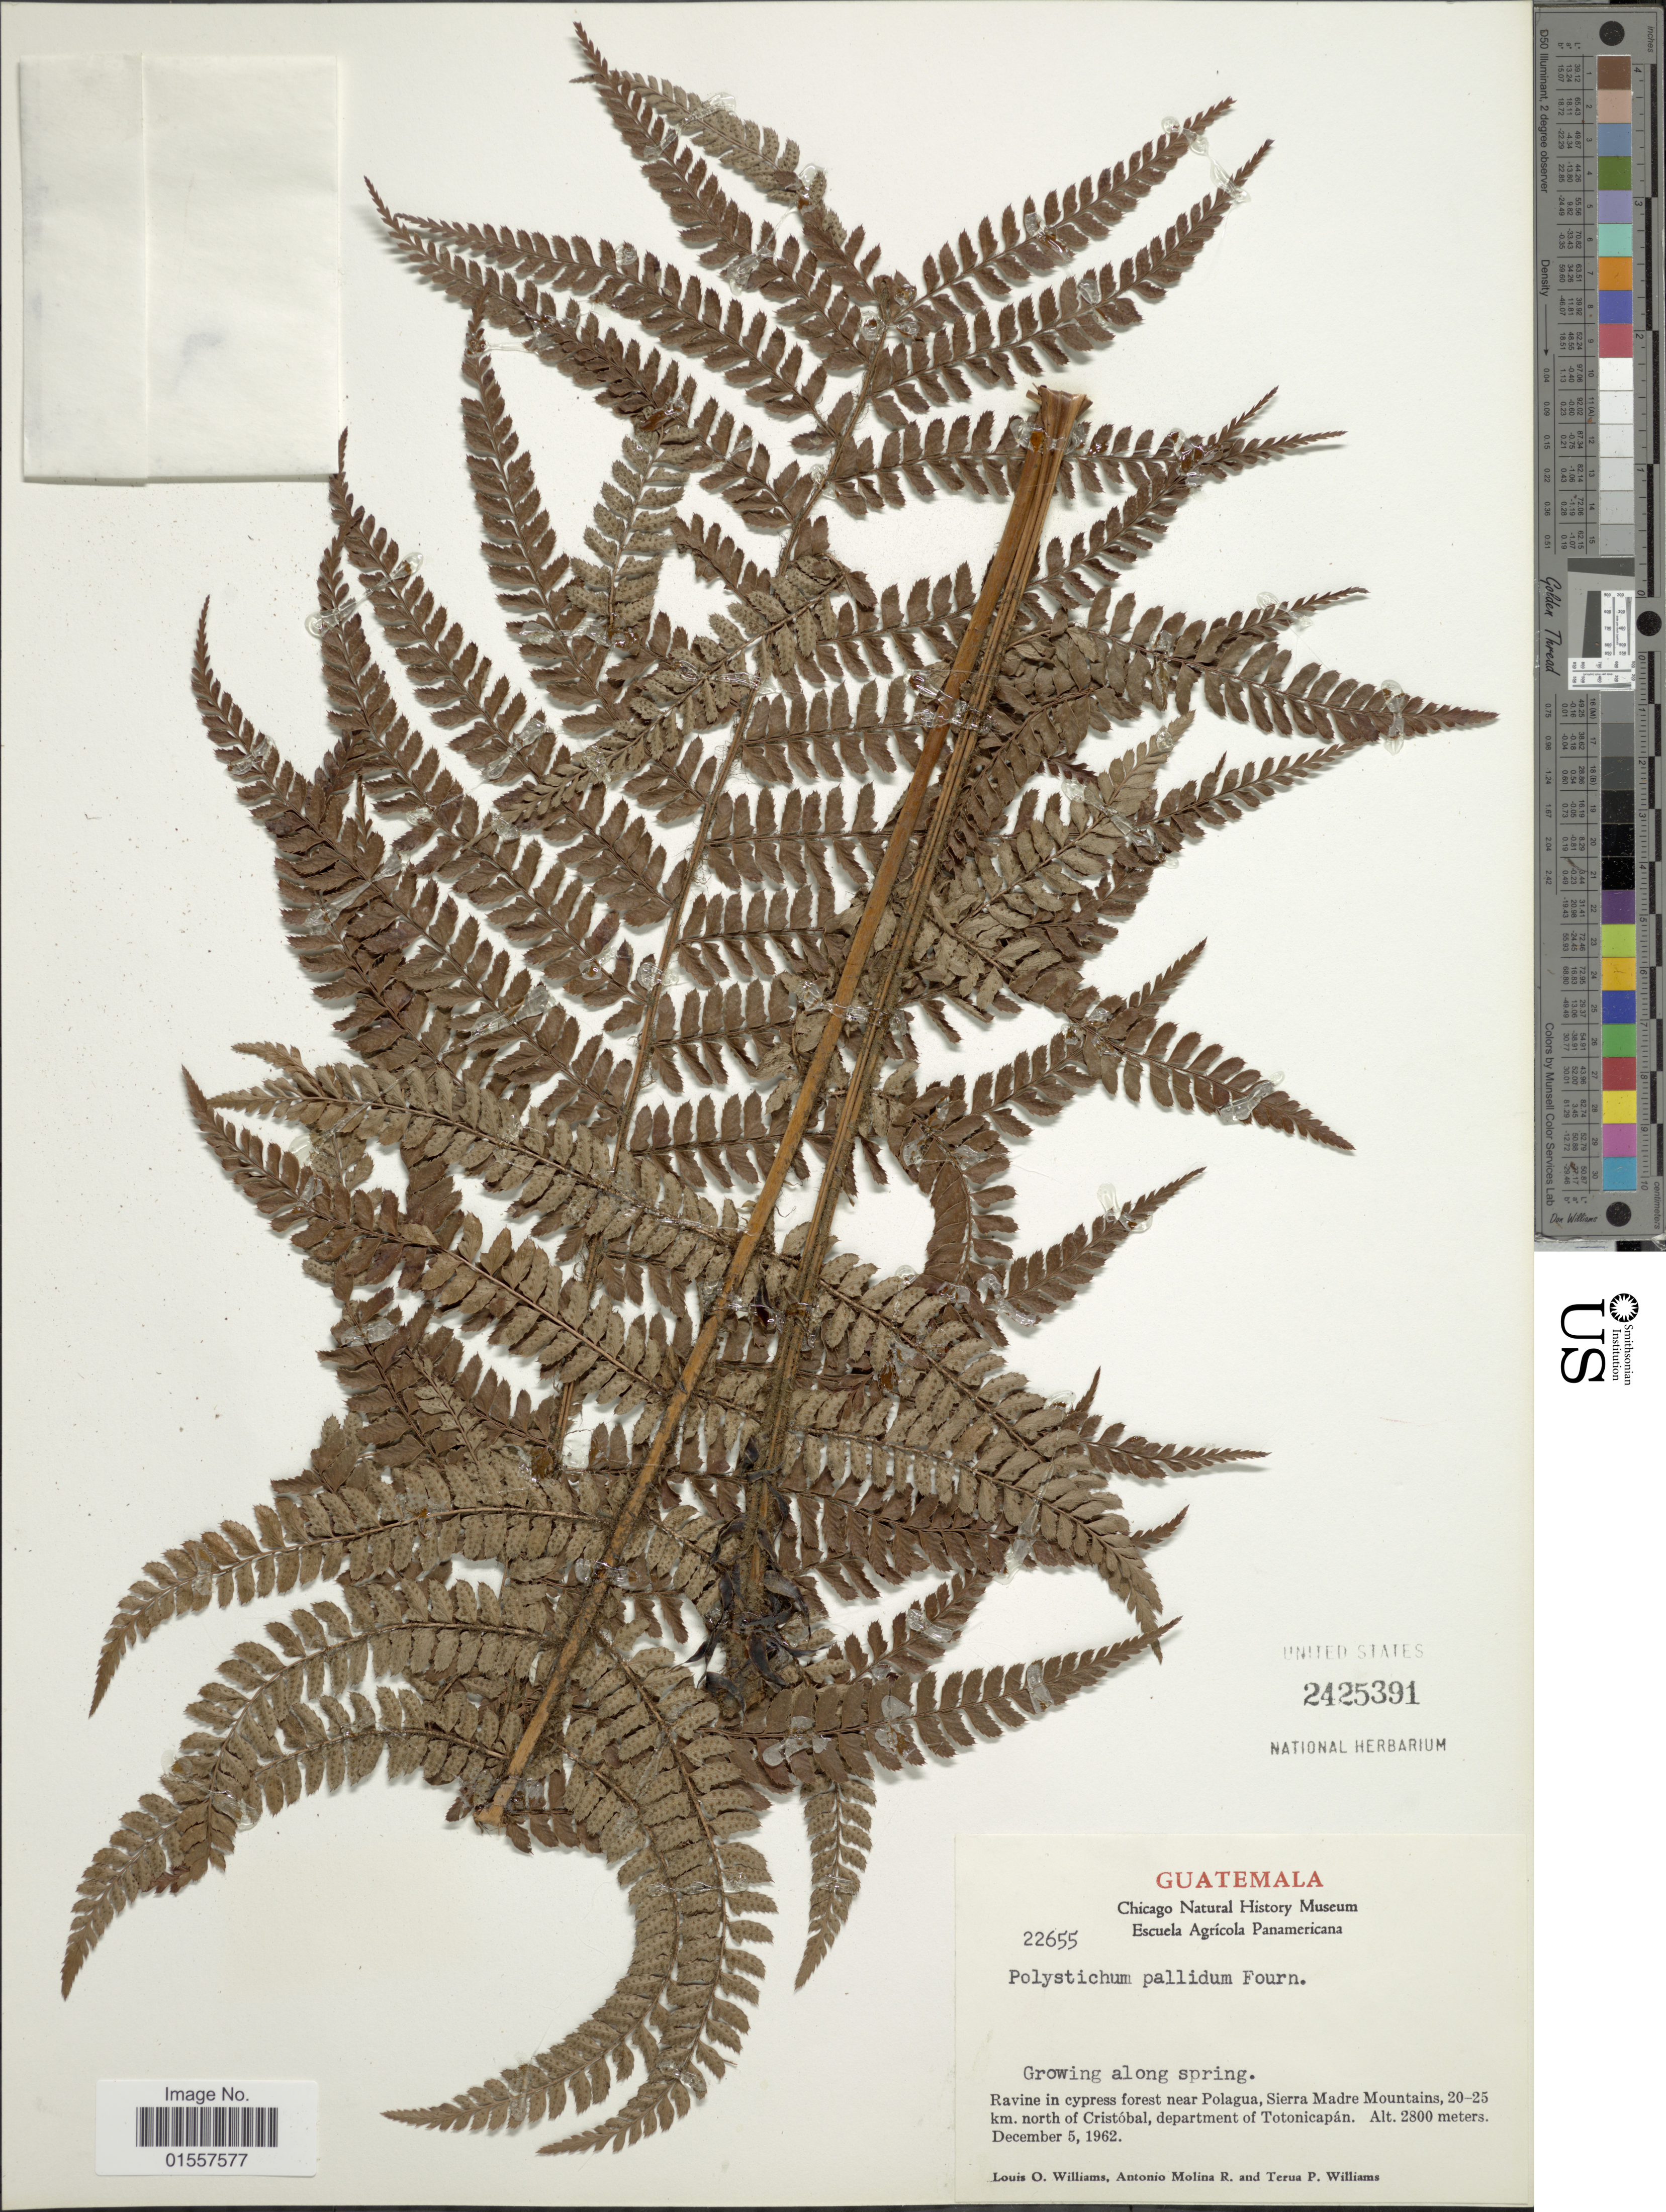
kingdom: Plantae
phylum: Tracheophyta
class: Polypodiopsida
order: Polypodiales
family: Dryopteridaceae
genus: Polystichum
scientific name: Polystichum distans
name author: E. Fourn.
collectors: L. O. Williams, A. Molina R. & T. P. Williams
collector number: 22655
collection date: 1962-12-05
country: Guatemala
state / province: Totonicapan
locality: Near Polagua, Sierra Madre Mountains, 20-25 km. north of Cristobal, department of Totonicapan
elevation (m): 2800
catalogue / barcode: US 2425391